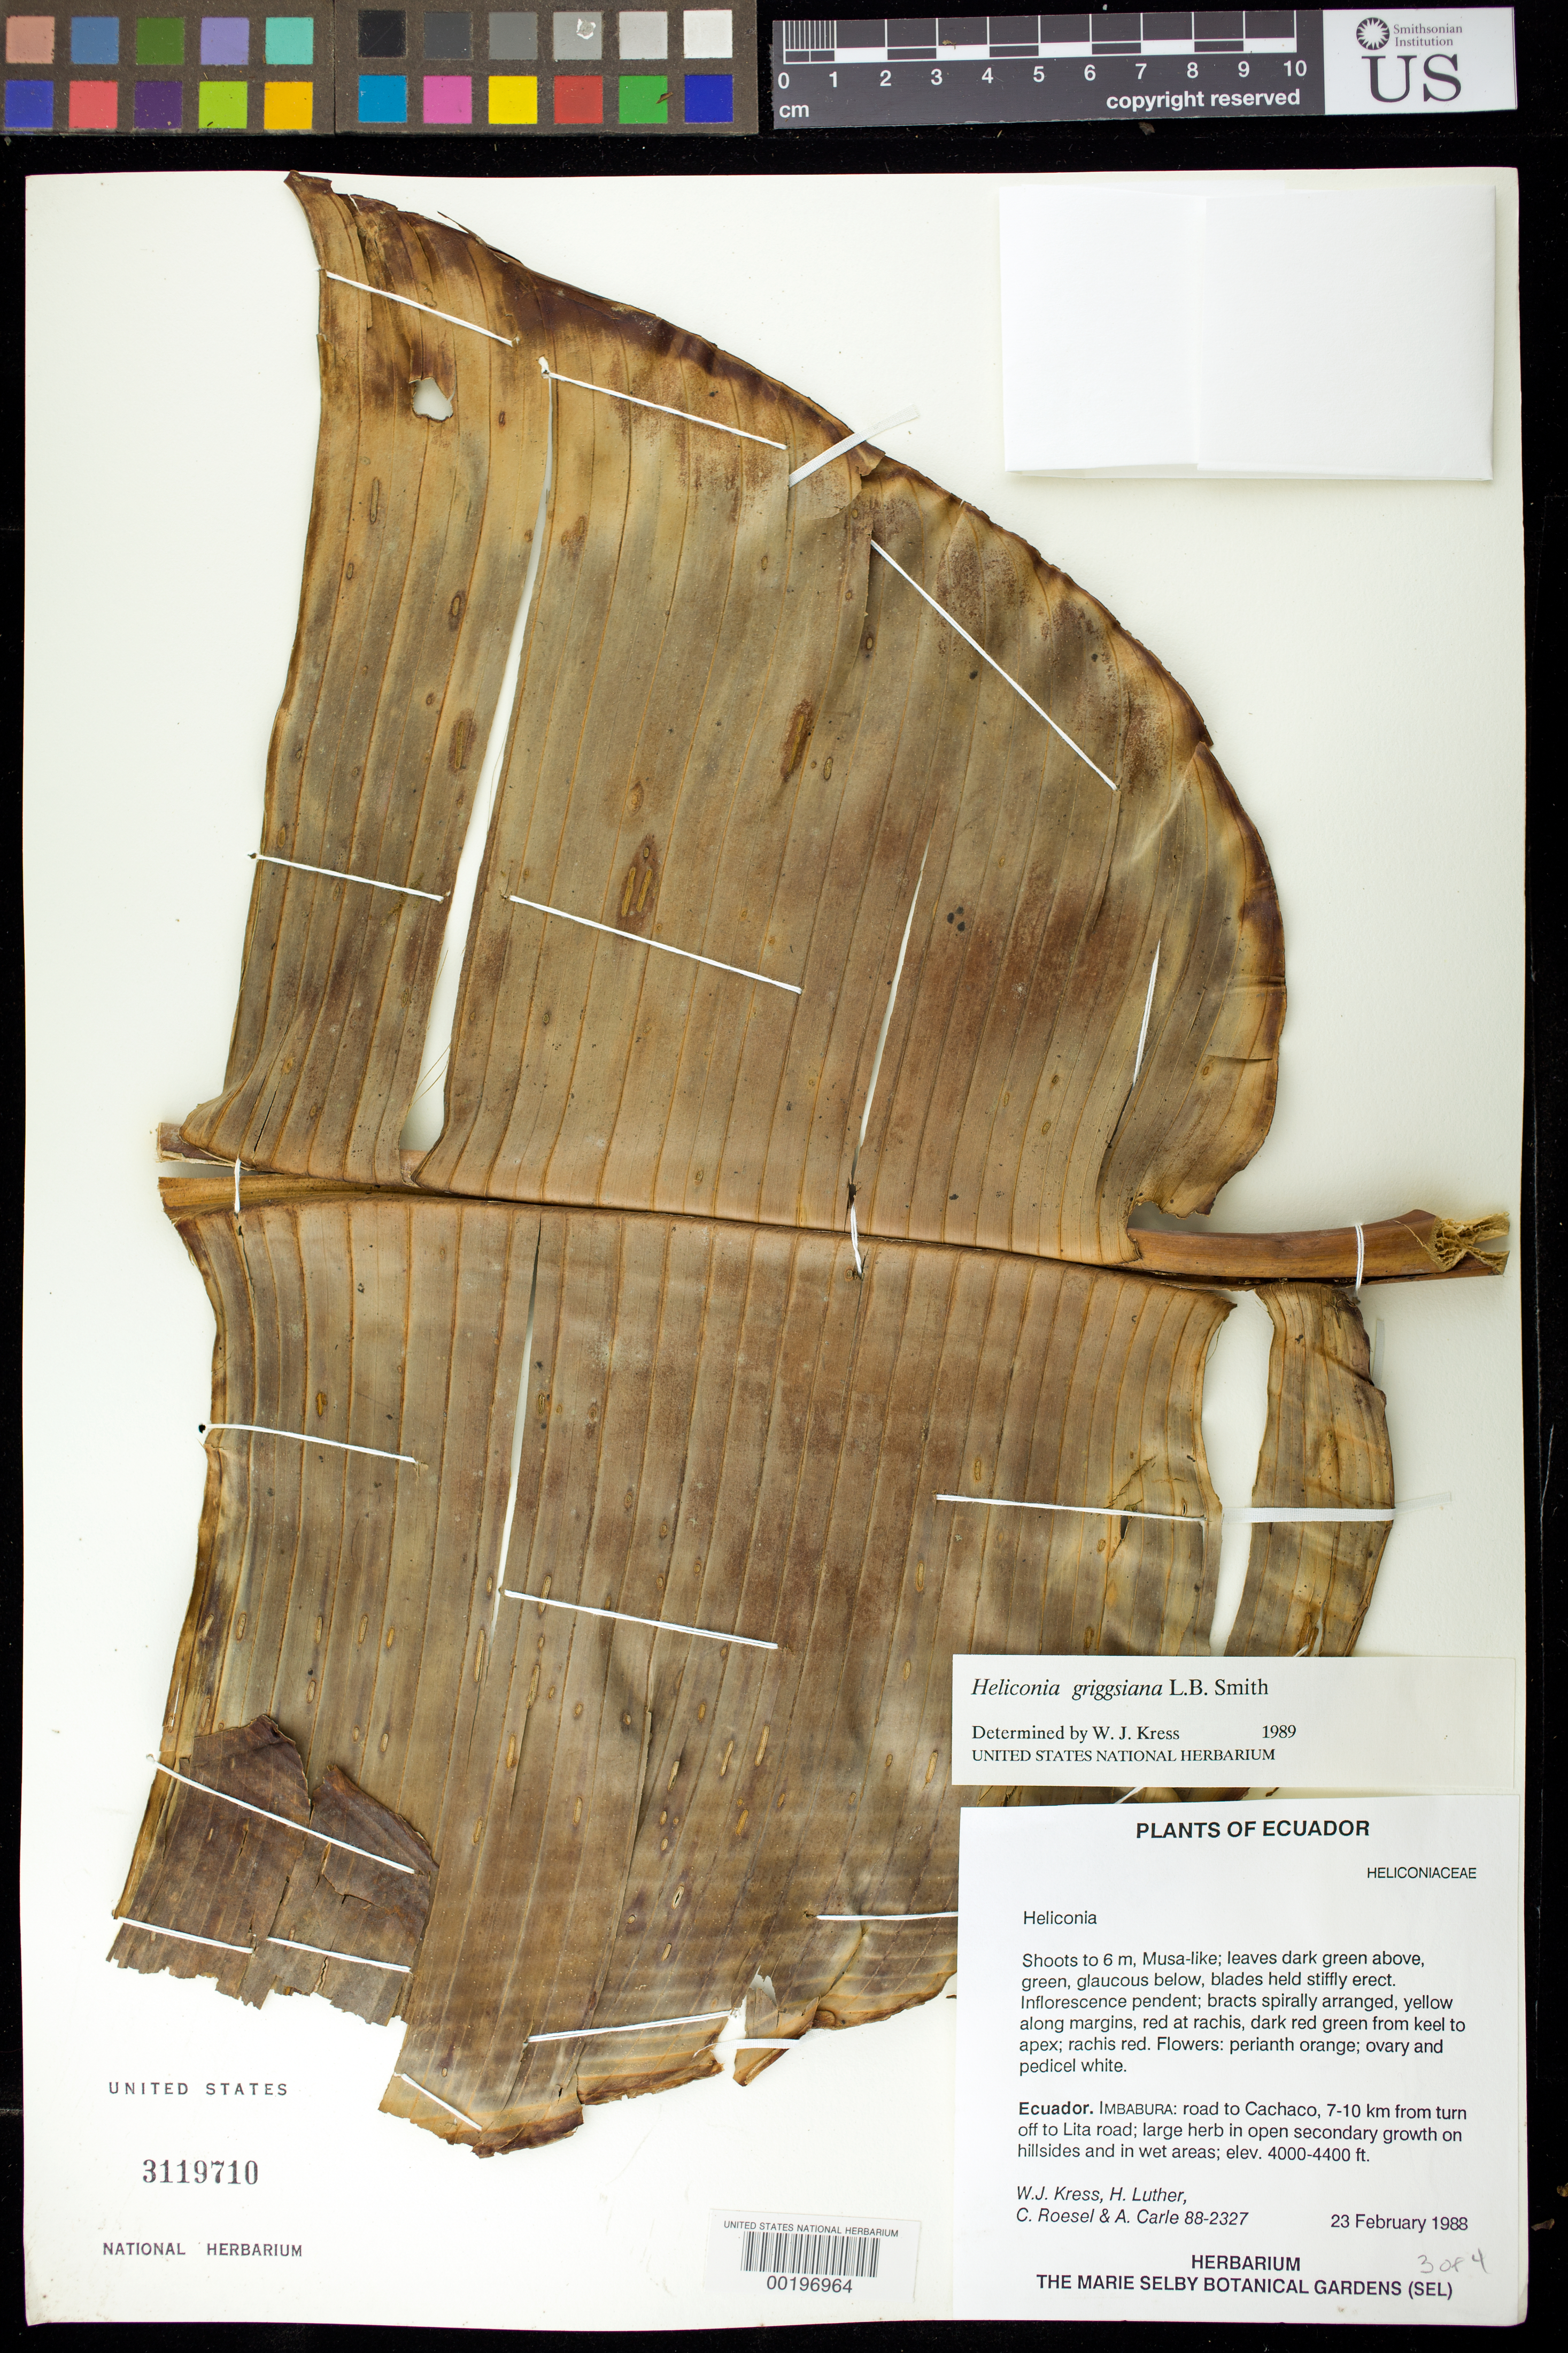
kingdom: Plantae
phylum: Tracheophyta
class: Liliopsida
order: Zingiberales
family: Heliconiaceae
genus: Heliconia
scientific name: Heliconia griggsiana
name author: L.B. Sm.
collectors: W. J. Kress, Harry E. Luther, C. S. Roesel & A. Carle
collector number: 88-2327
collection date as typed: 23 Feb 1988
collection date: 1988-02-23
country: Ecuador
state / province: Imbabura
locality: Road to Cachaco, 7-10 km from turn of L to Lita road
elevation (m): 1219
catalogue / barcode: US 3119710